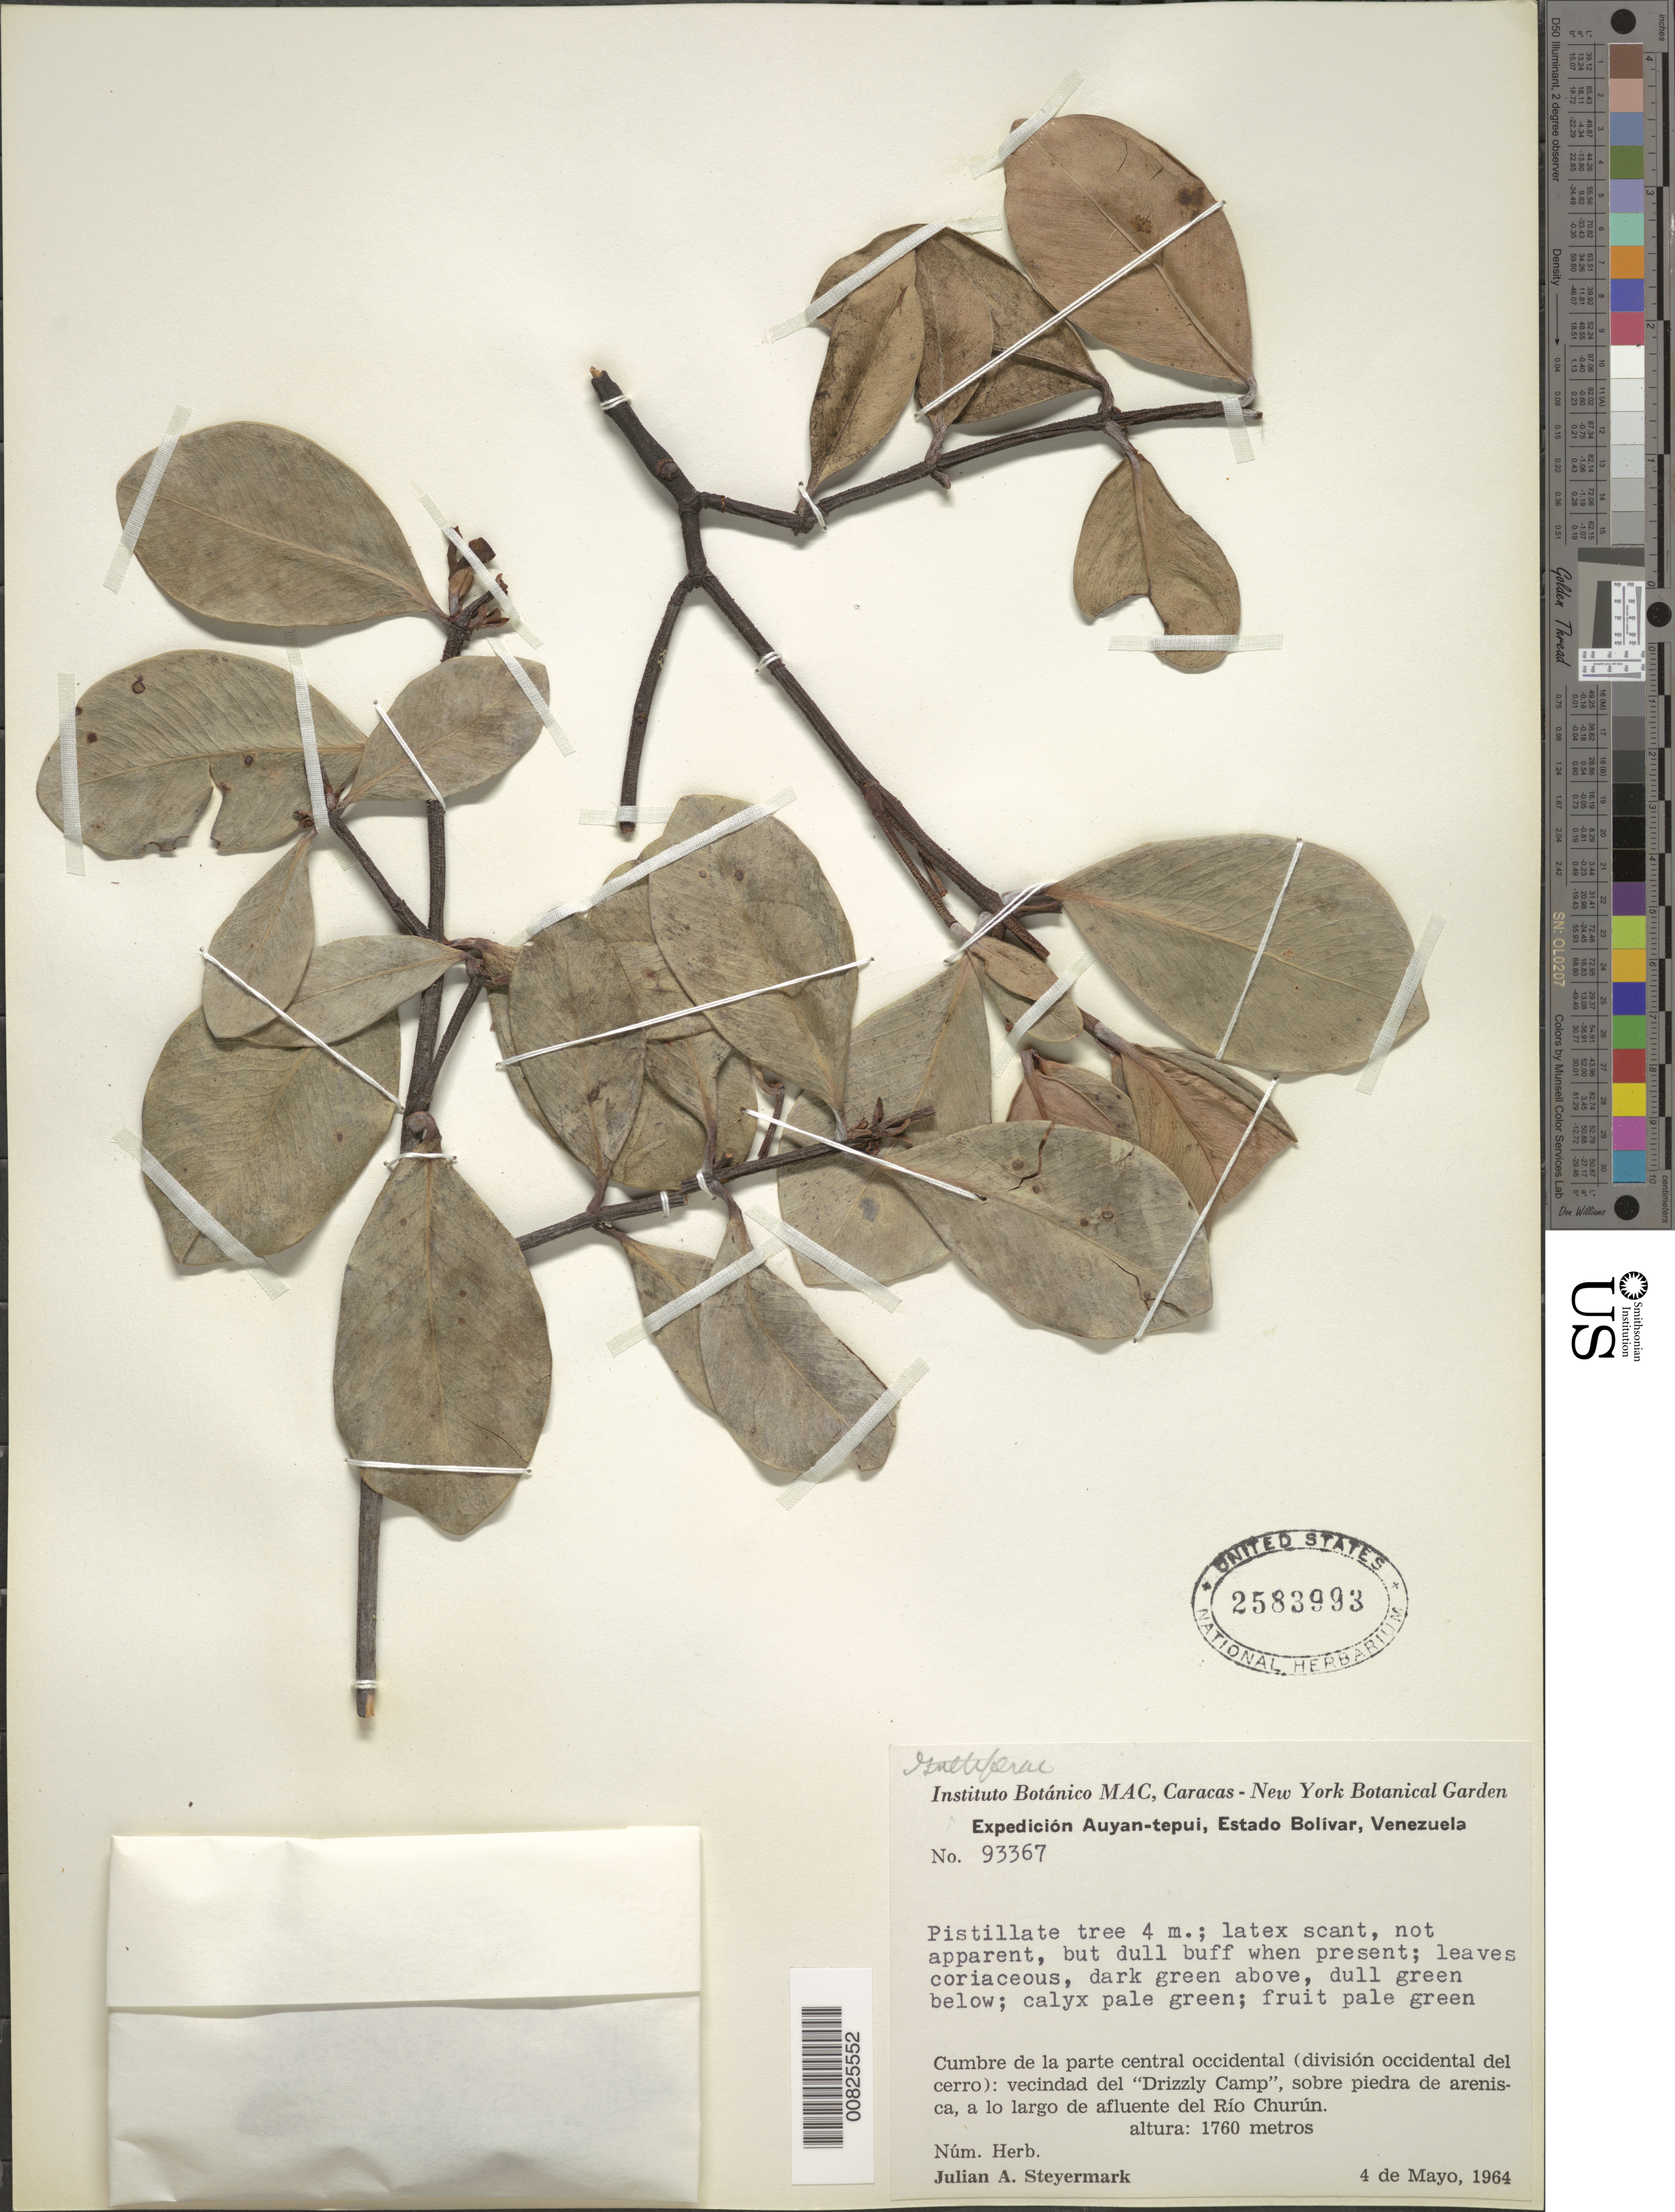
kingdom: Plantae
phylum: Tracheophyta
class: Magnoliopsida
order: Malpighiales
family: Clusiaceae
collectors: J. Steyermark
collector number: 93367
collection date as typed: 4-May-64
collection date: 1964-05-04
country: Venezuela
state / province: Bolívar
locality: Auyan-tepuí, vic. "Drizzly Camp", a lo largo de afluente del Río Churún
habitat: Sobre piedra de arenisca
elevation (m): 1760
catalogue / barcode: US 2583993